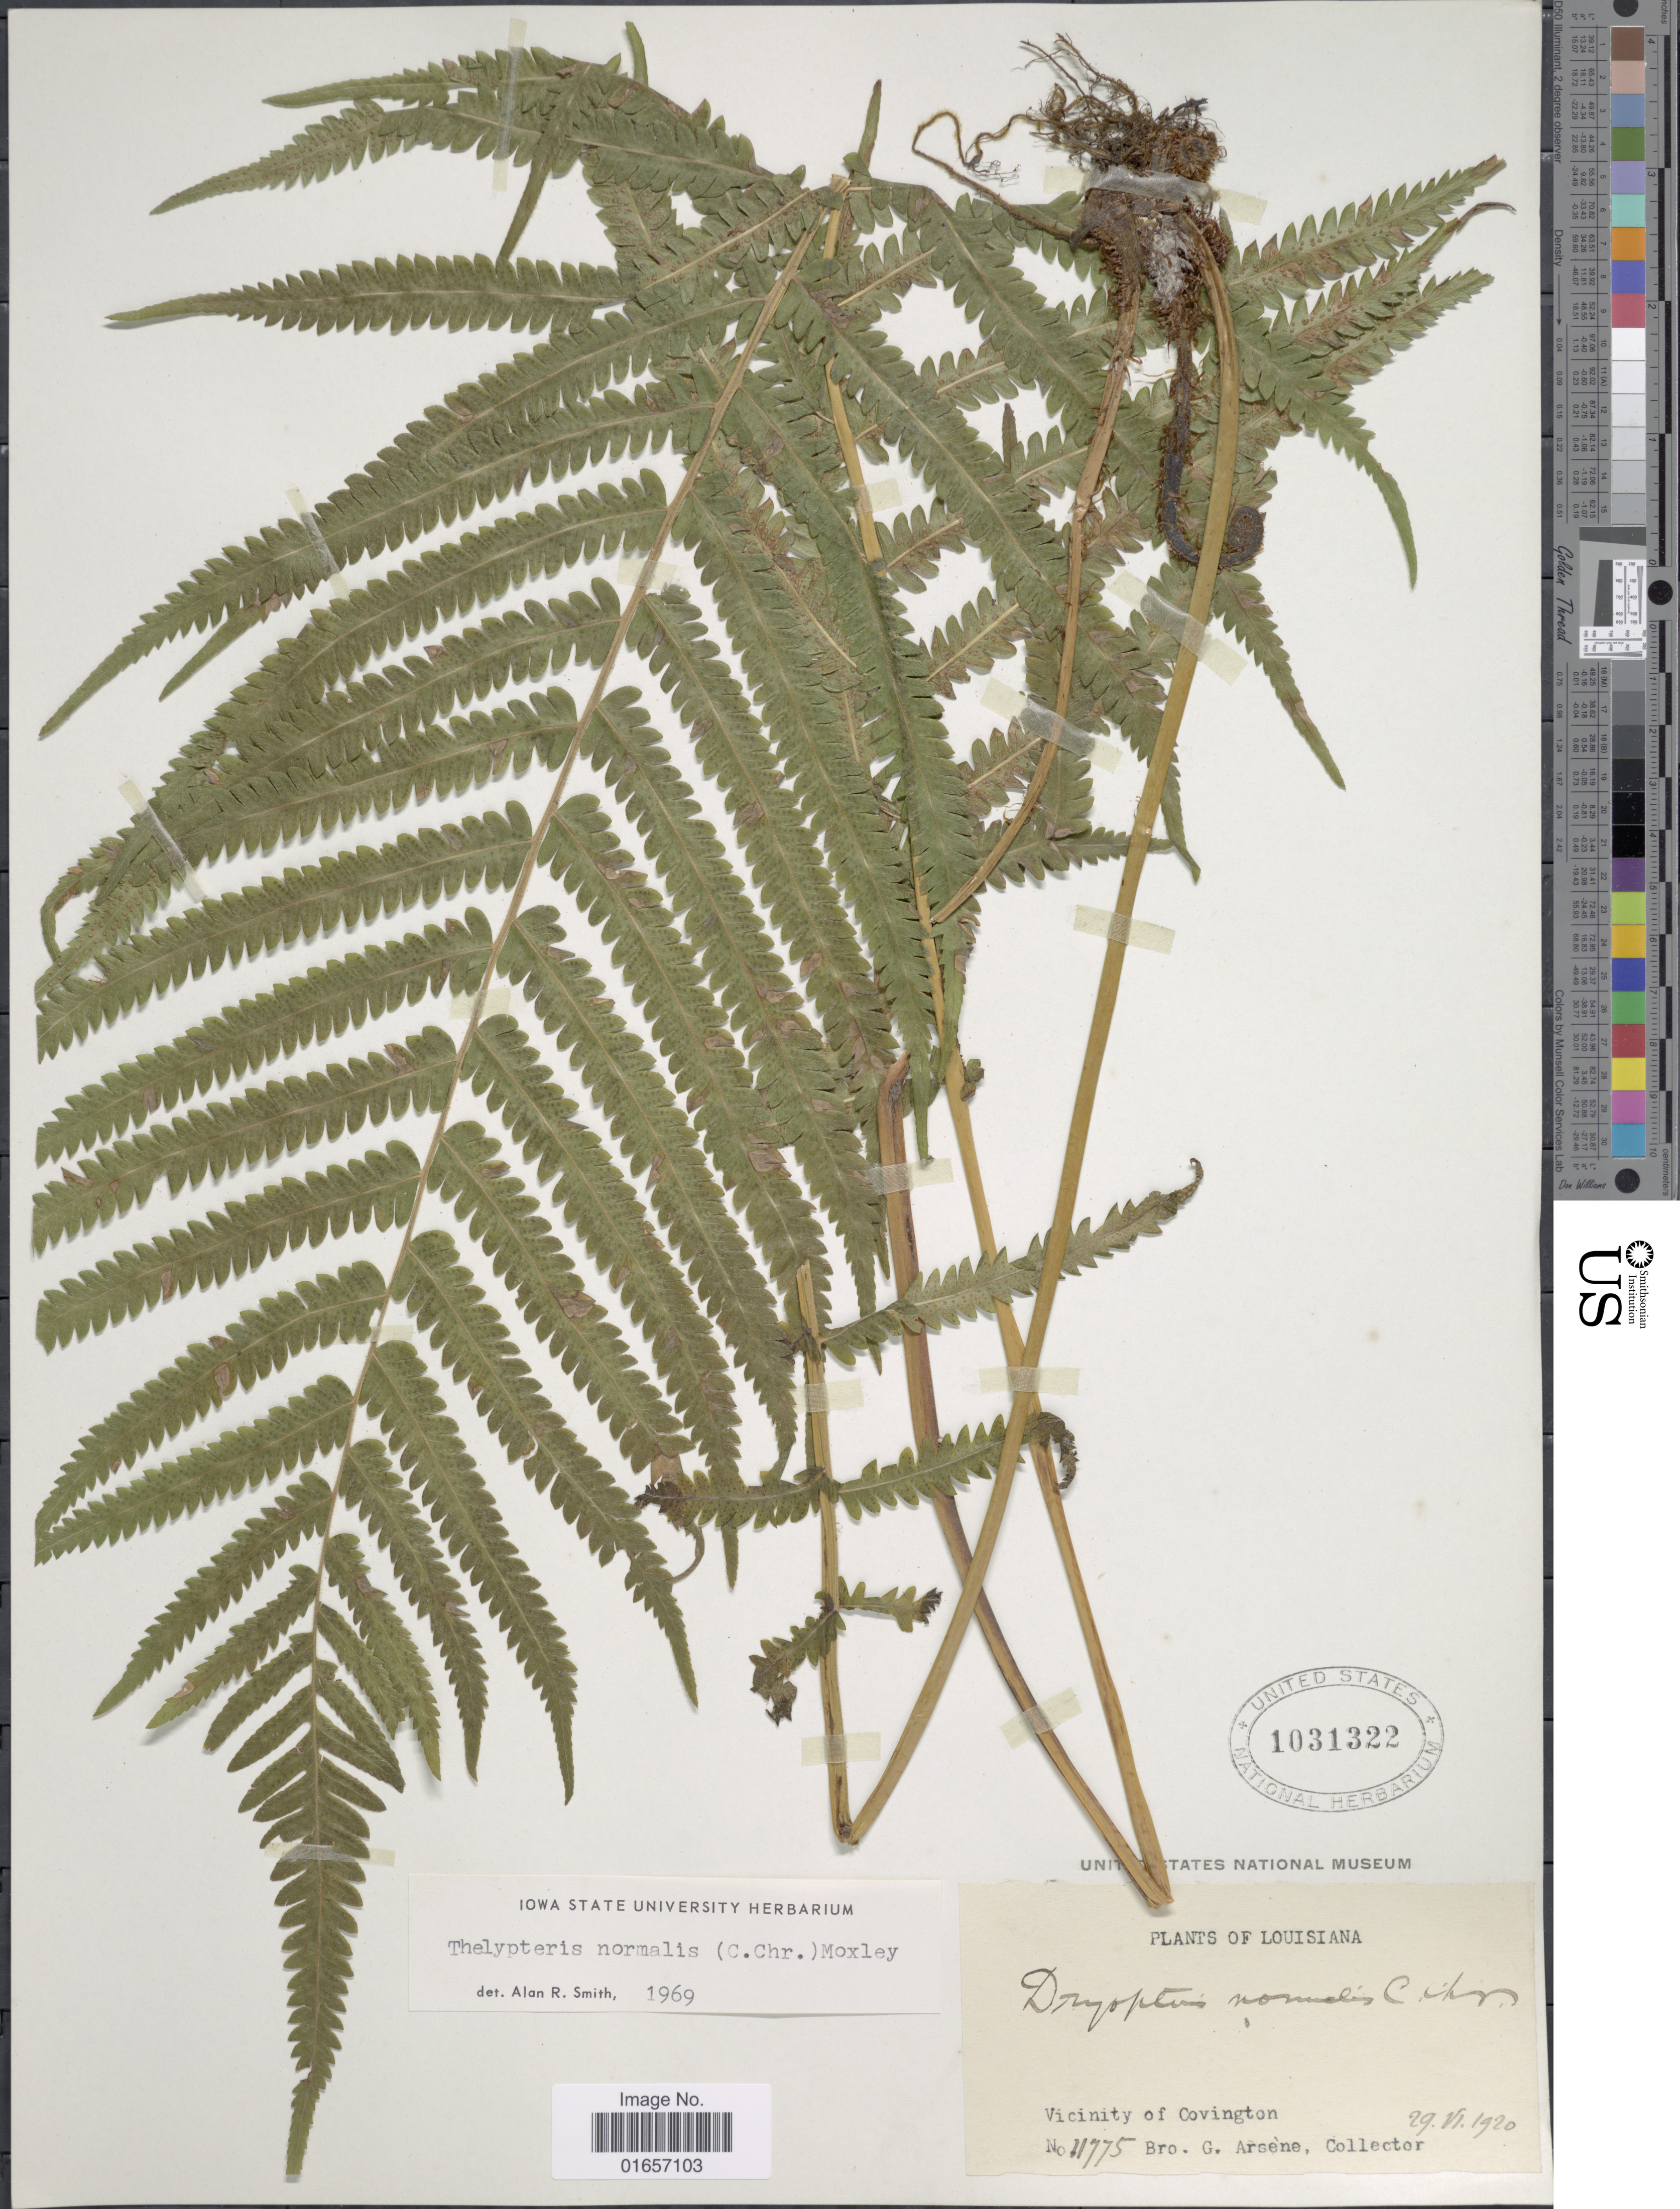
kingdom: Plantae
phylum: Tracheophyta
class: Polypodiopsida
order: Polypodiales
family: Thelypteridaceae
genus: Christella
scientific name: Christella kunthii comb. ined.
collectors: Bro. G. Arsène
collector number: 11775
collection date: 1920-05-29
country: United States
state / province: Louisiana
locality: Vicinity of Covington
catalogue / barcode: US 1031322